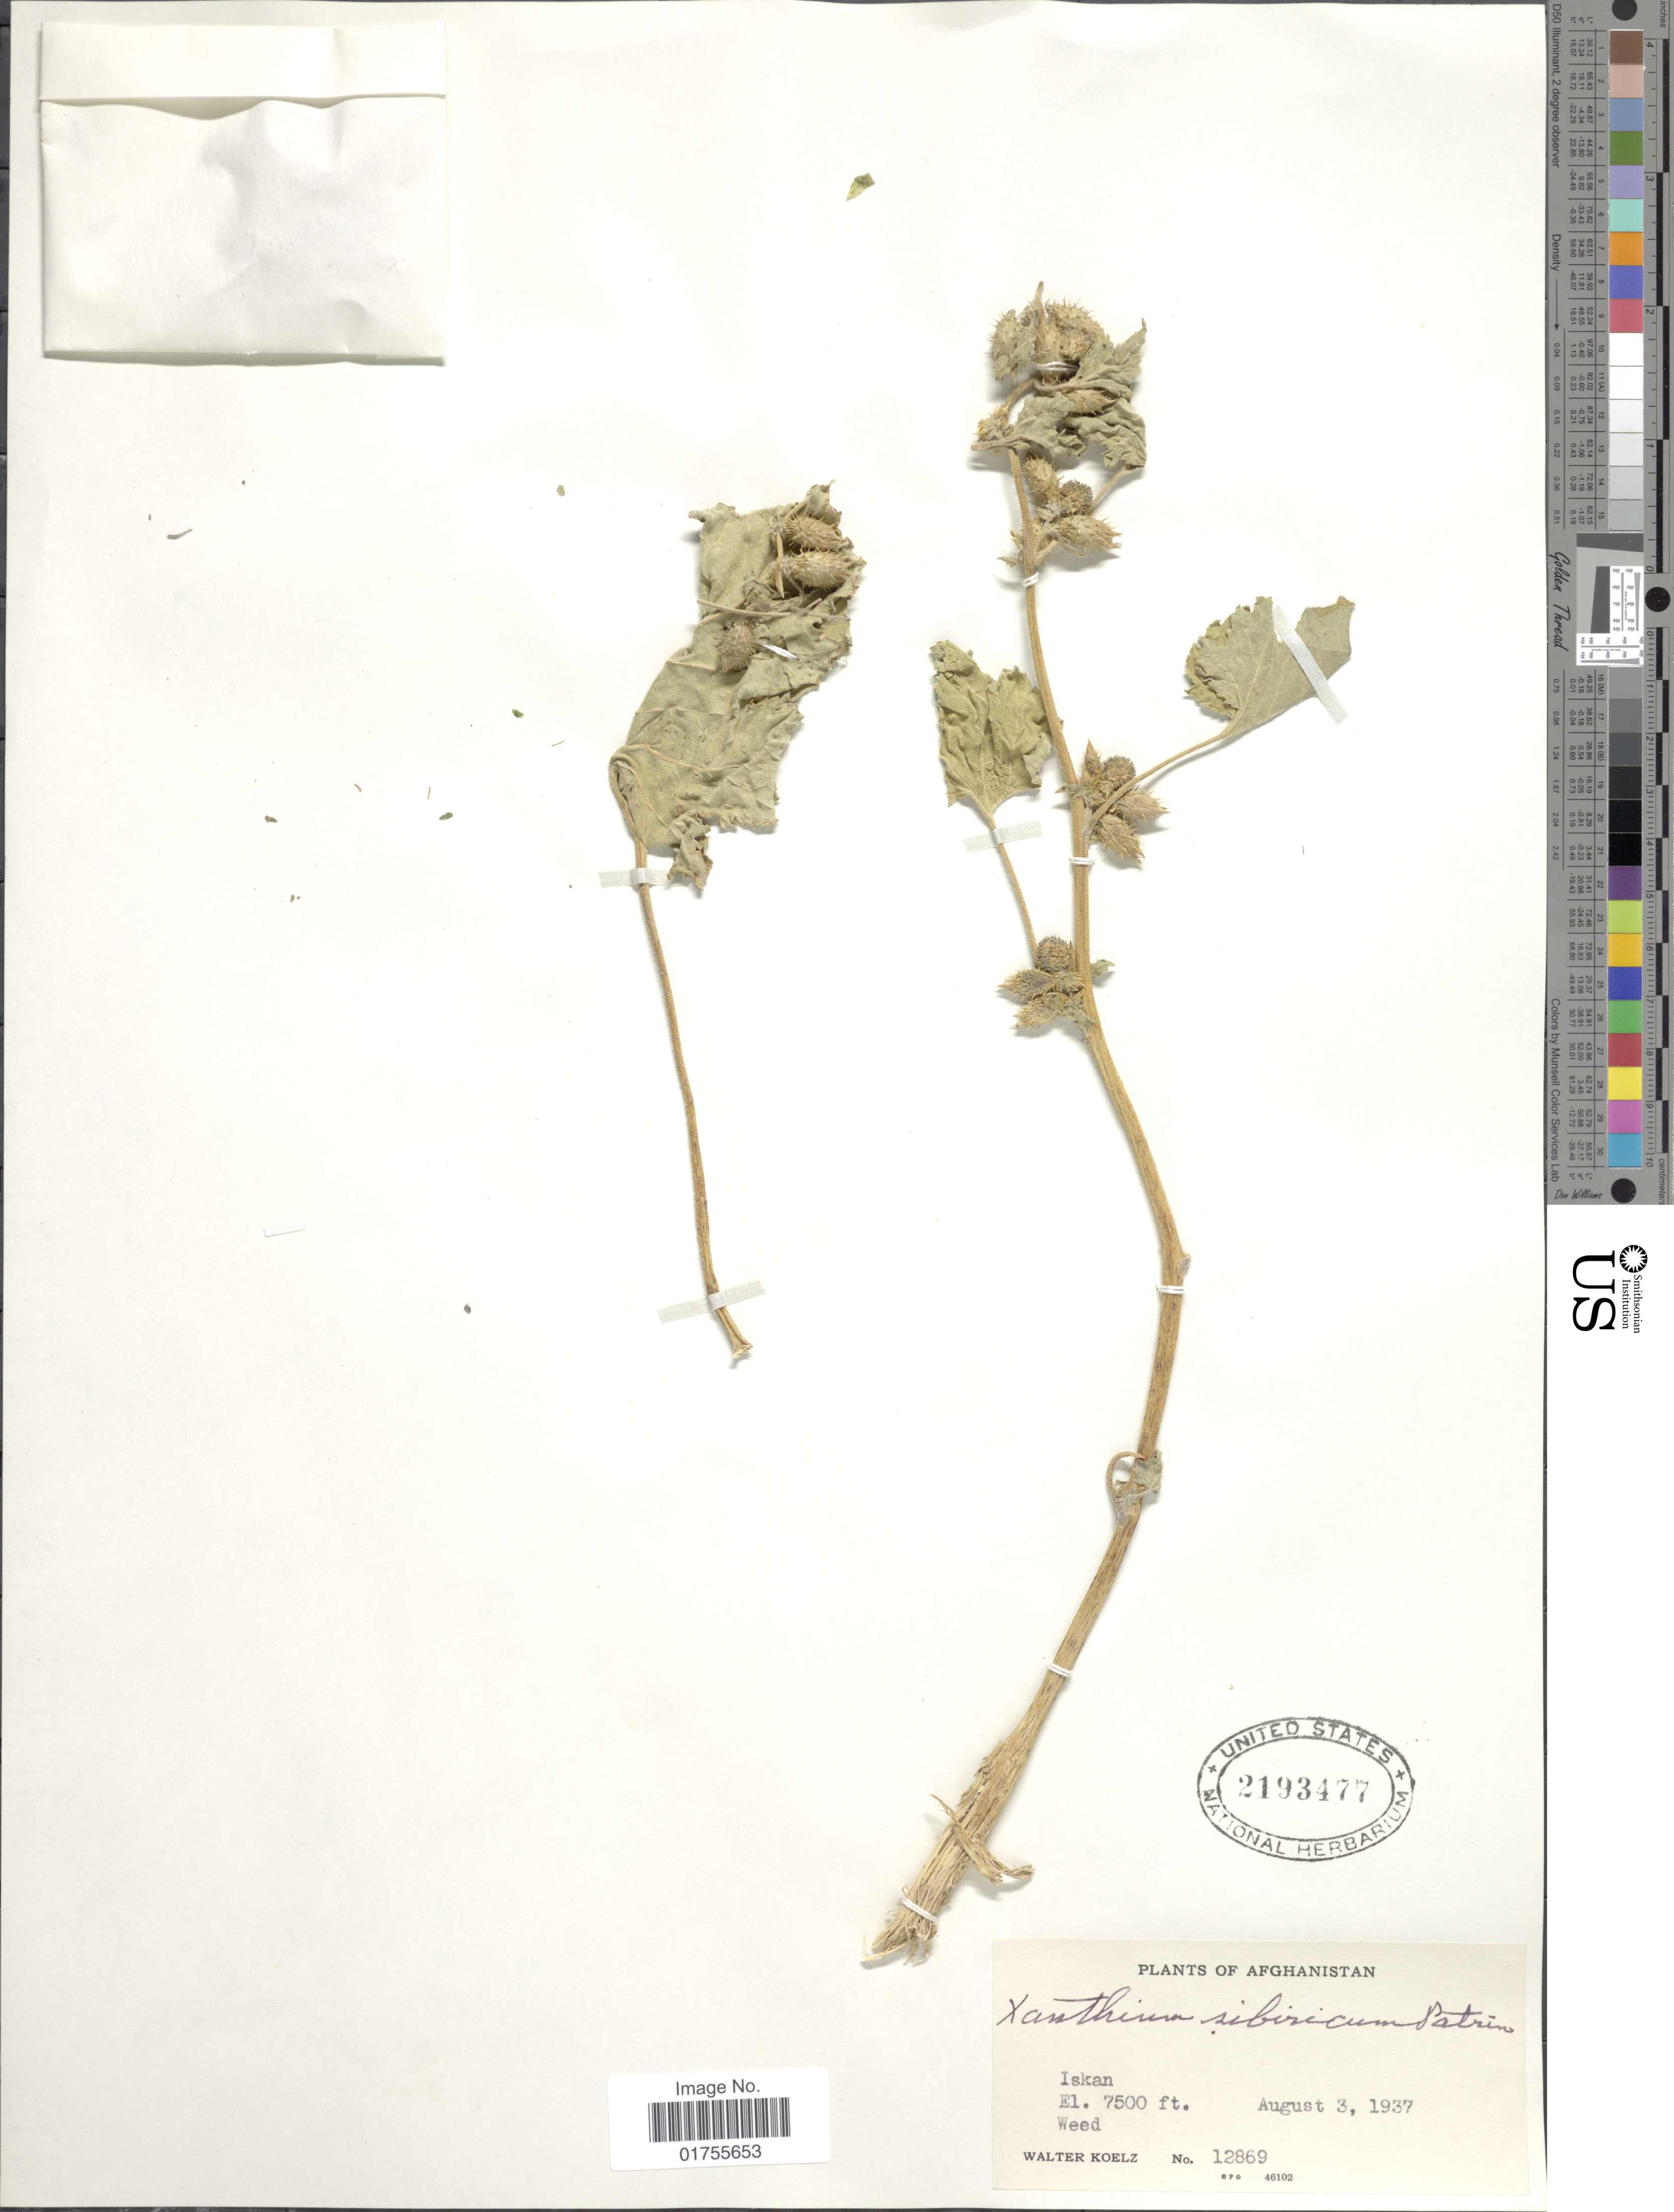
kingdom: Plantae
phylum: Tracheophyta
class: Magnoliopsida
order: Asterales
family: Asteraceae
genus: Xanthium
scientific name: Xanthium sibiricum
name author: L.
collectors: W. N. Koelz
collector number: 12869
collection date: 1937-08-03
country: Afghanistan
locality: Iskan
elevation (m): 2286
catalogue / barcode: US 2193477